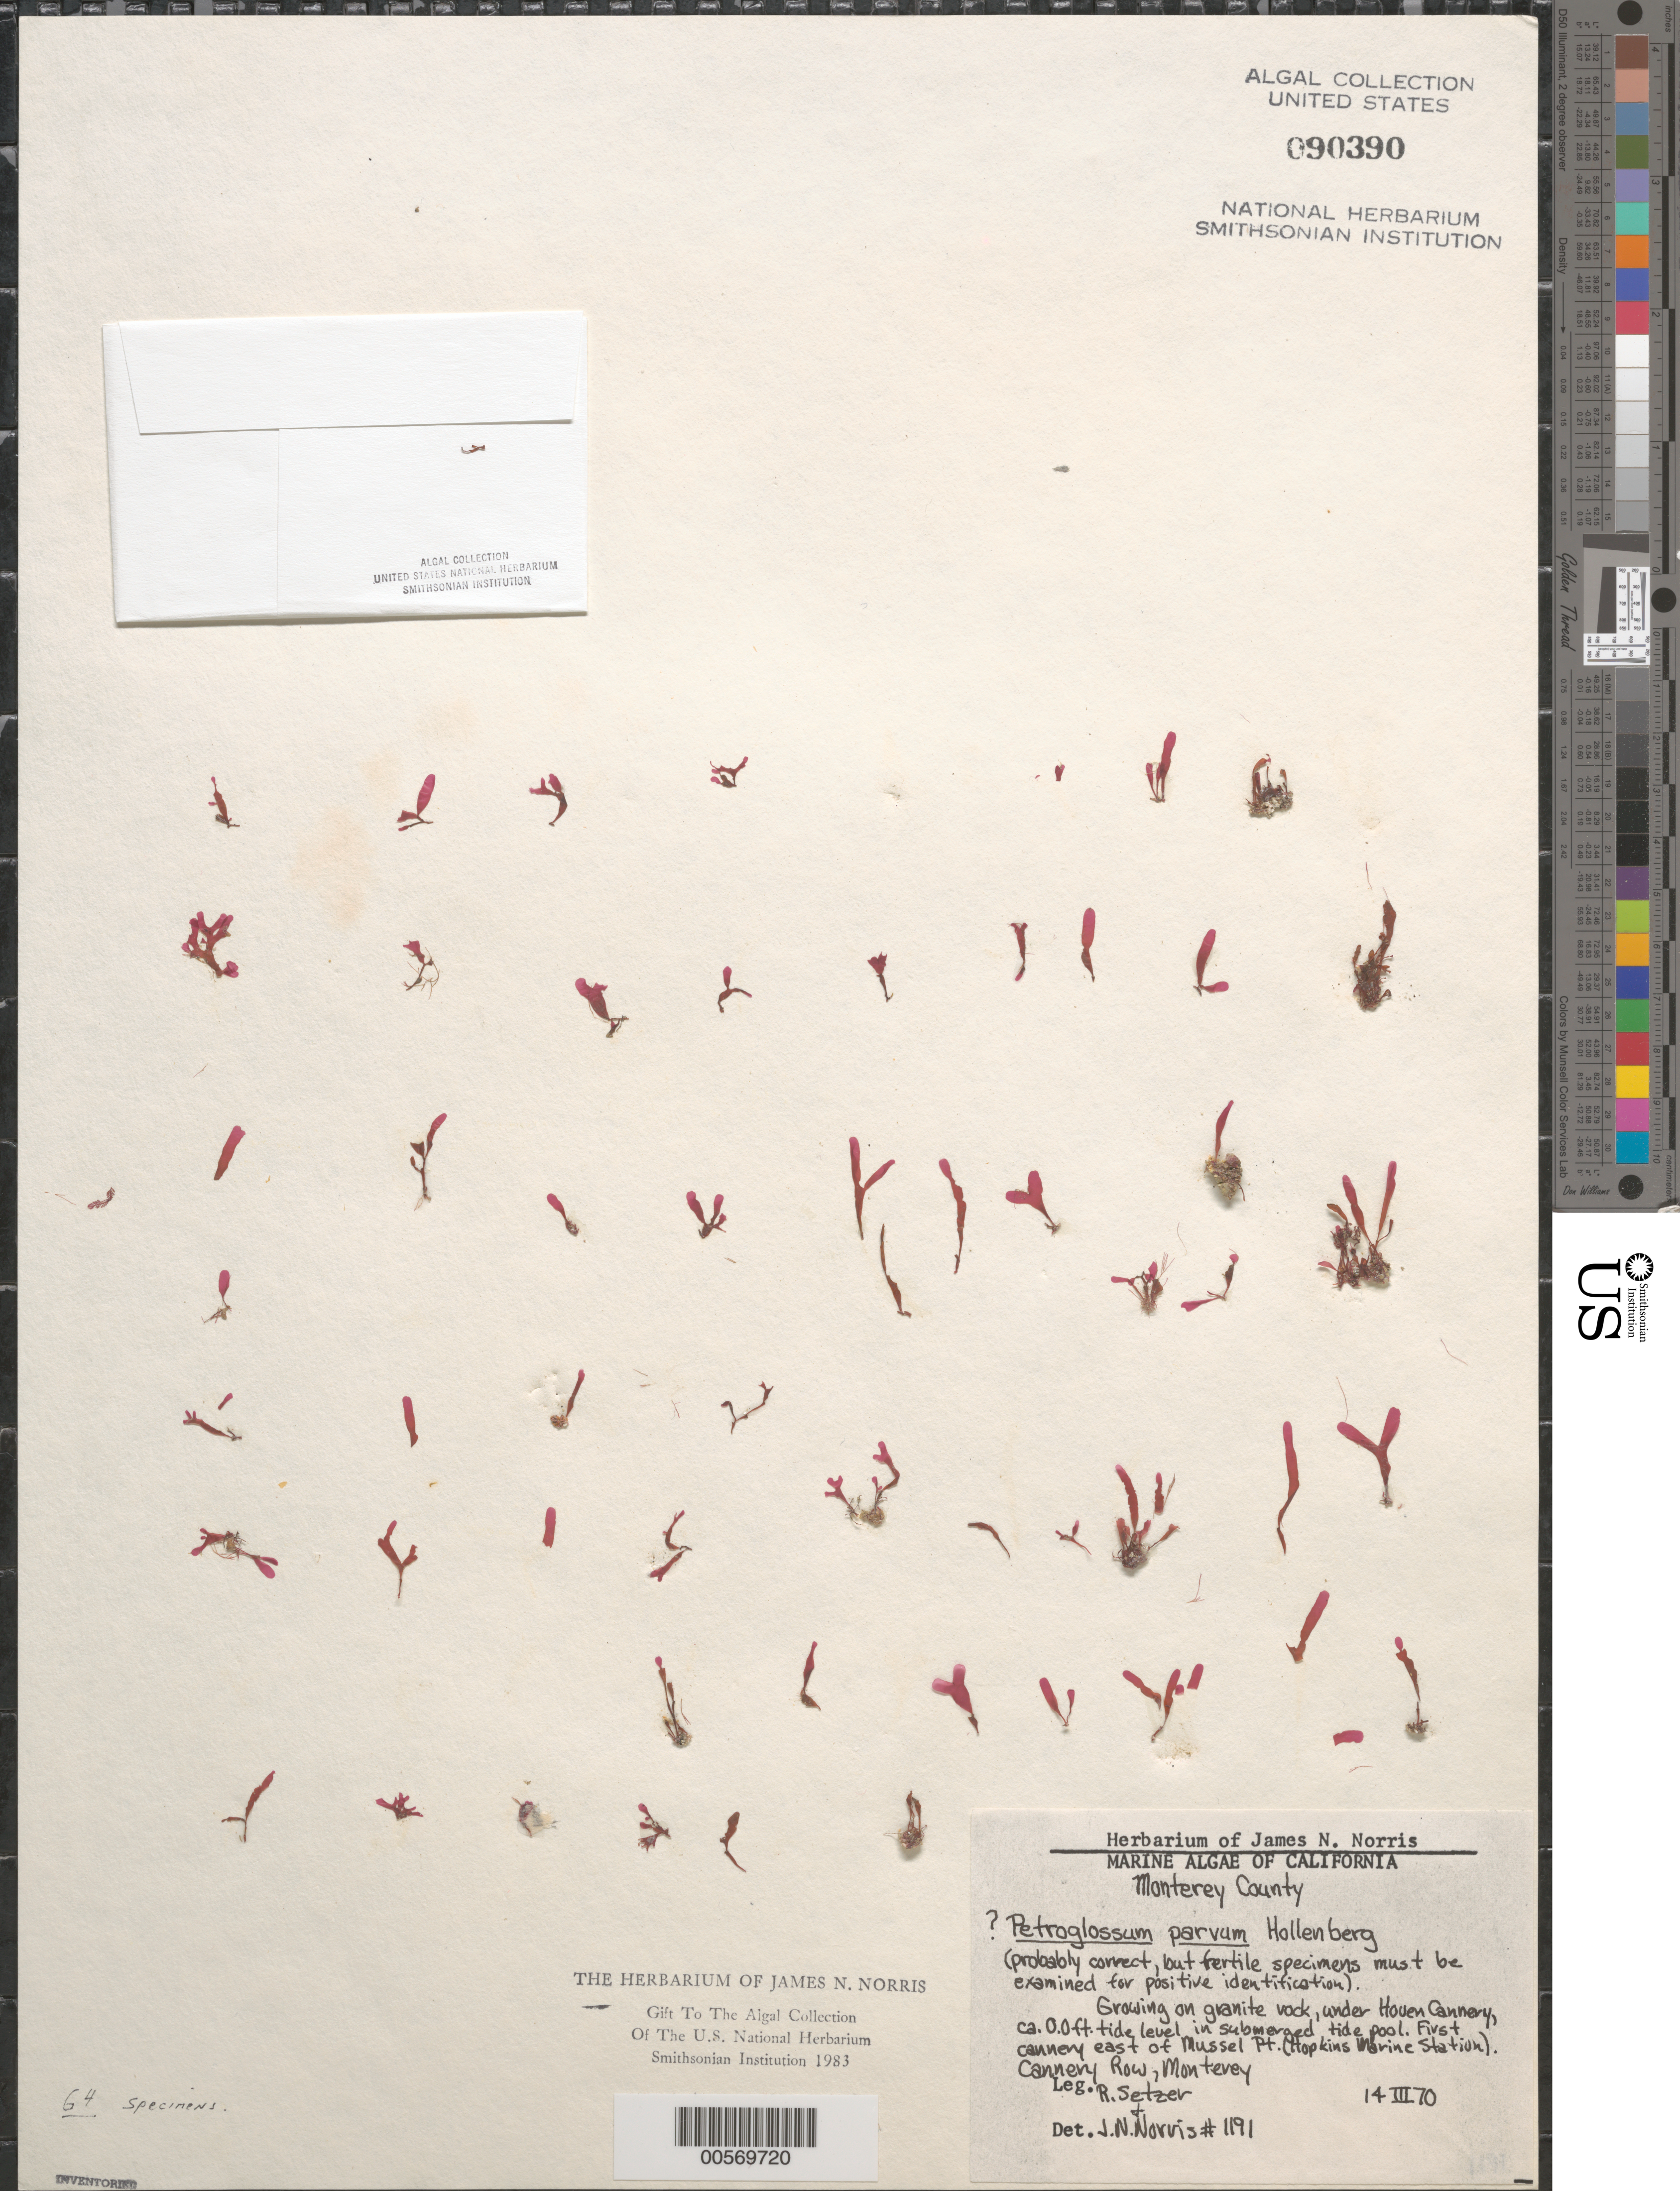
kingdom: Plantae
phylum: Rhodophyta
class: Florideophyceae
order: Gigartinales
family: Phyllophoraceae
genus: Petroglossum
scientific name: Petroglossum parvum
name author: Hollenb.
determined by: Norris, James N.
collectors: R. Setzer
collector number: JN-1191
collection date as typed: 14 Mar 1970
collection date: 1970-03-14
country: United States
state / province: California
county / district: Monterey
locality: Cannery Row, Monterey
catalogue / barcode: US 90390